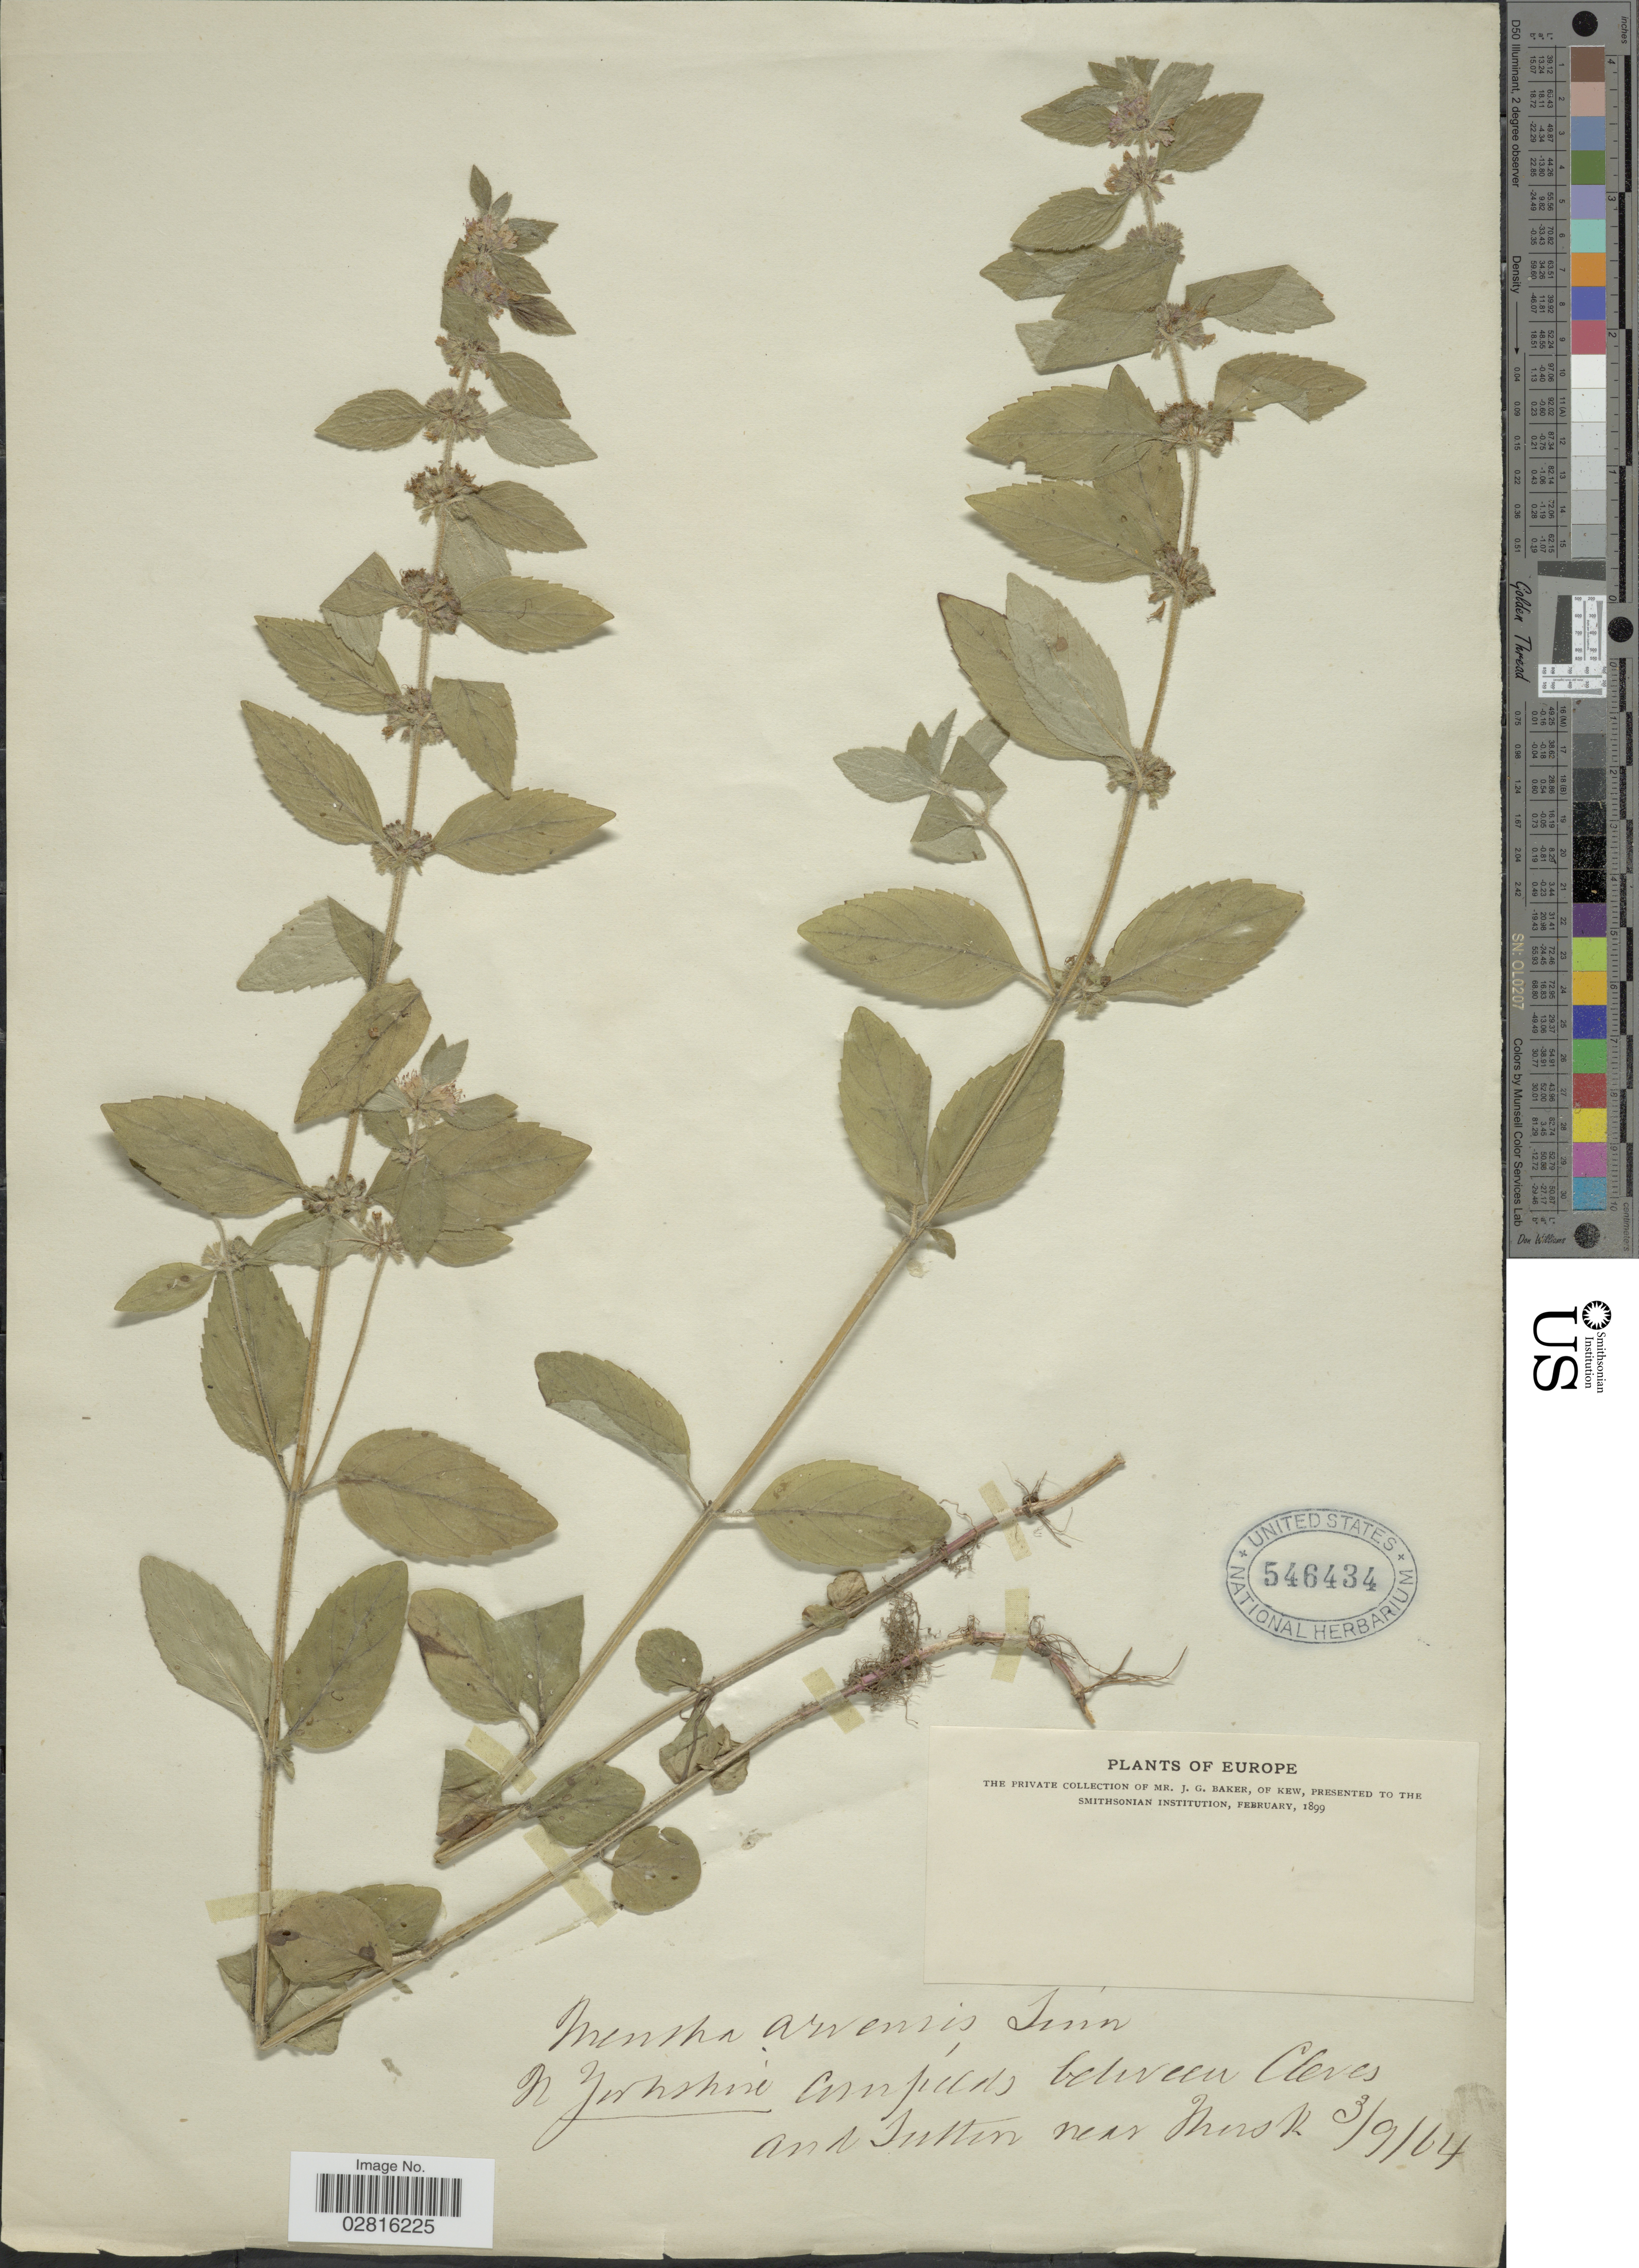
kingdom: Plantae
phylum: Tracheophyta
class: Magnoliopsida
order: Lamiales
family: Lamiaceae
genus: Mentha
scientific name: Mentha arvensis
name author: L.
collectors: J. G. Baker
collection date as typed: Transcribed d/m/y: 3/9/64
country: United Kingdom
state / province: England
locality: Europe. N Yorkshire corn Field between Cleves and Sutton near Thirsk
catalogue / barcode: US 546434